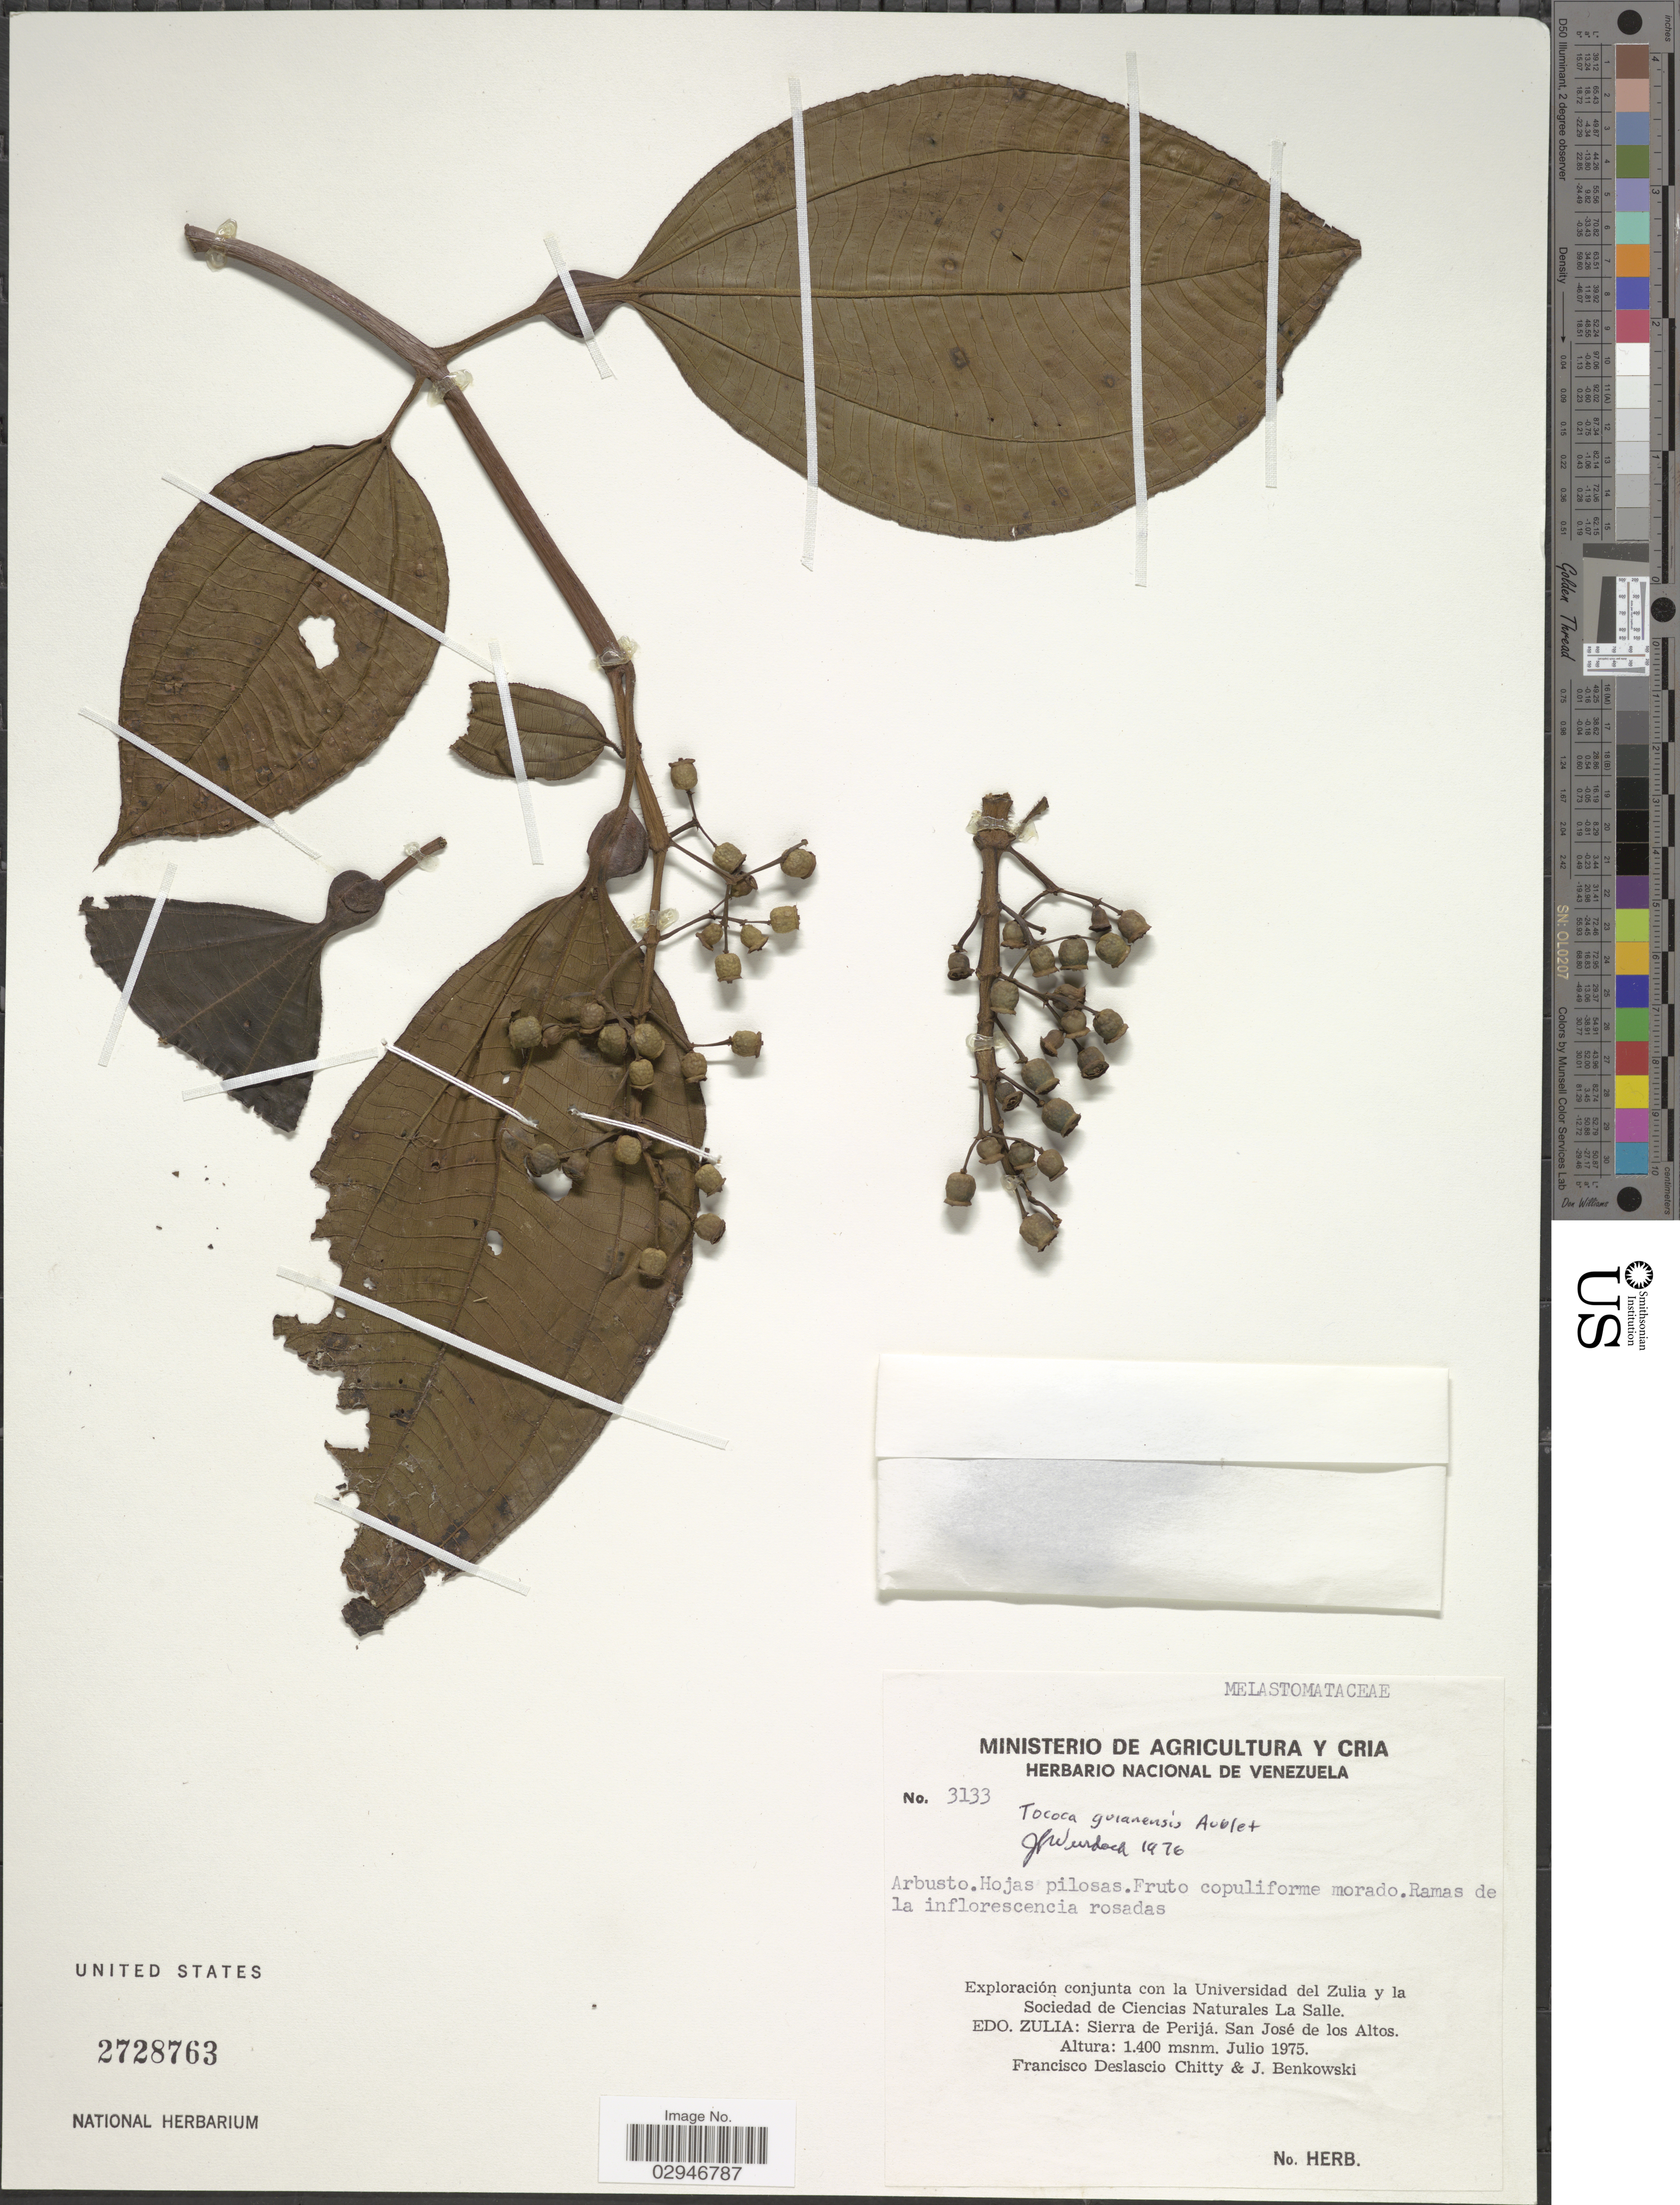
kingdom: Plantae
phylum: Tracheophyta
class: Magnoliopsida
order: Myrtales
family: Melastomataceae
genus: Tococa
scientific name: Tococa guianensis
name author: Aubl.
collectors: F. Delascio C. & J. Benkowski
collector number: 3133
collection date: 1975-07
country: Venezuela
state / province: Zulia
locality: Edo. Zulia: Sierra de Perijá. San José de los Altos.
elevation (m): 1400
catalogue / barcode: US 2728763